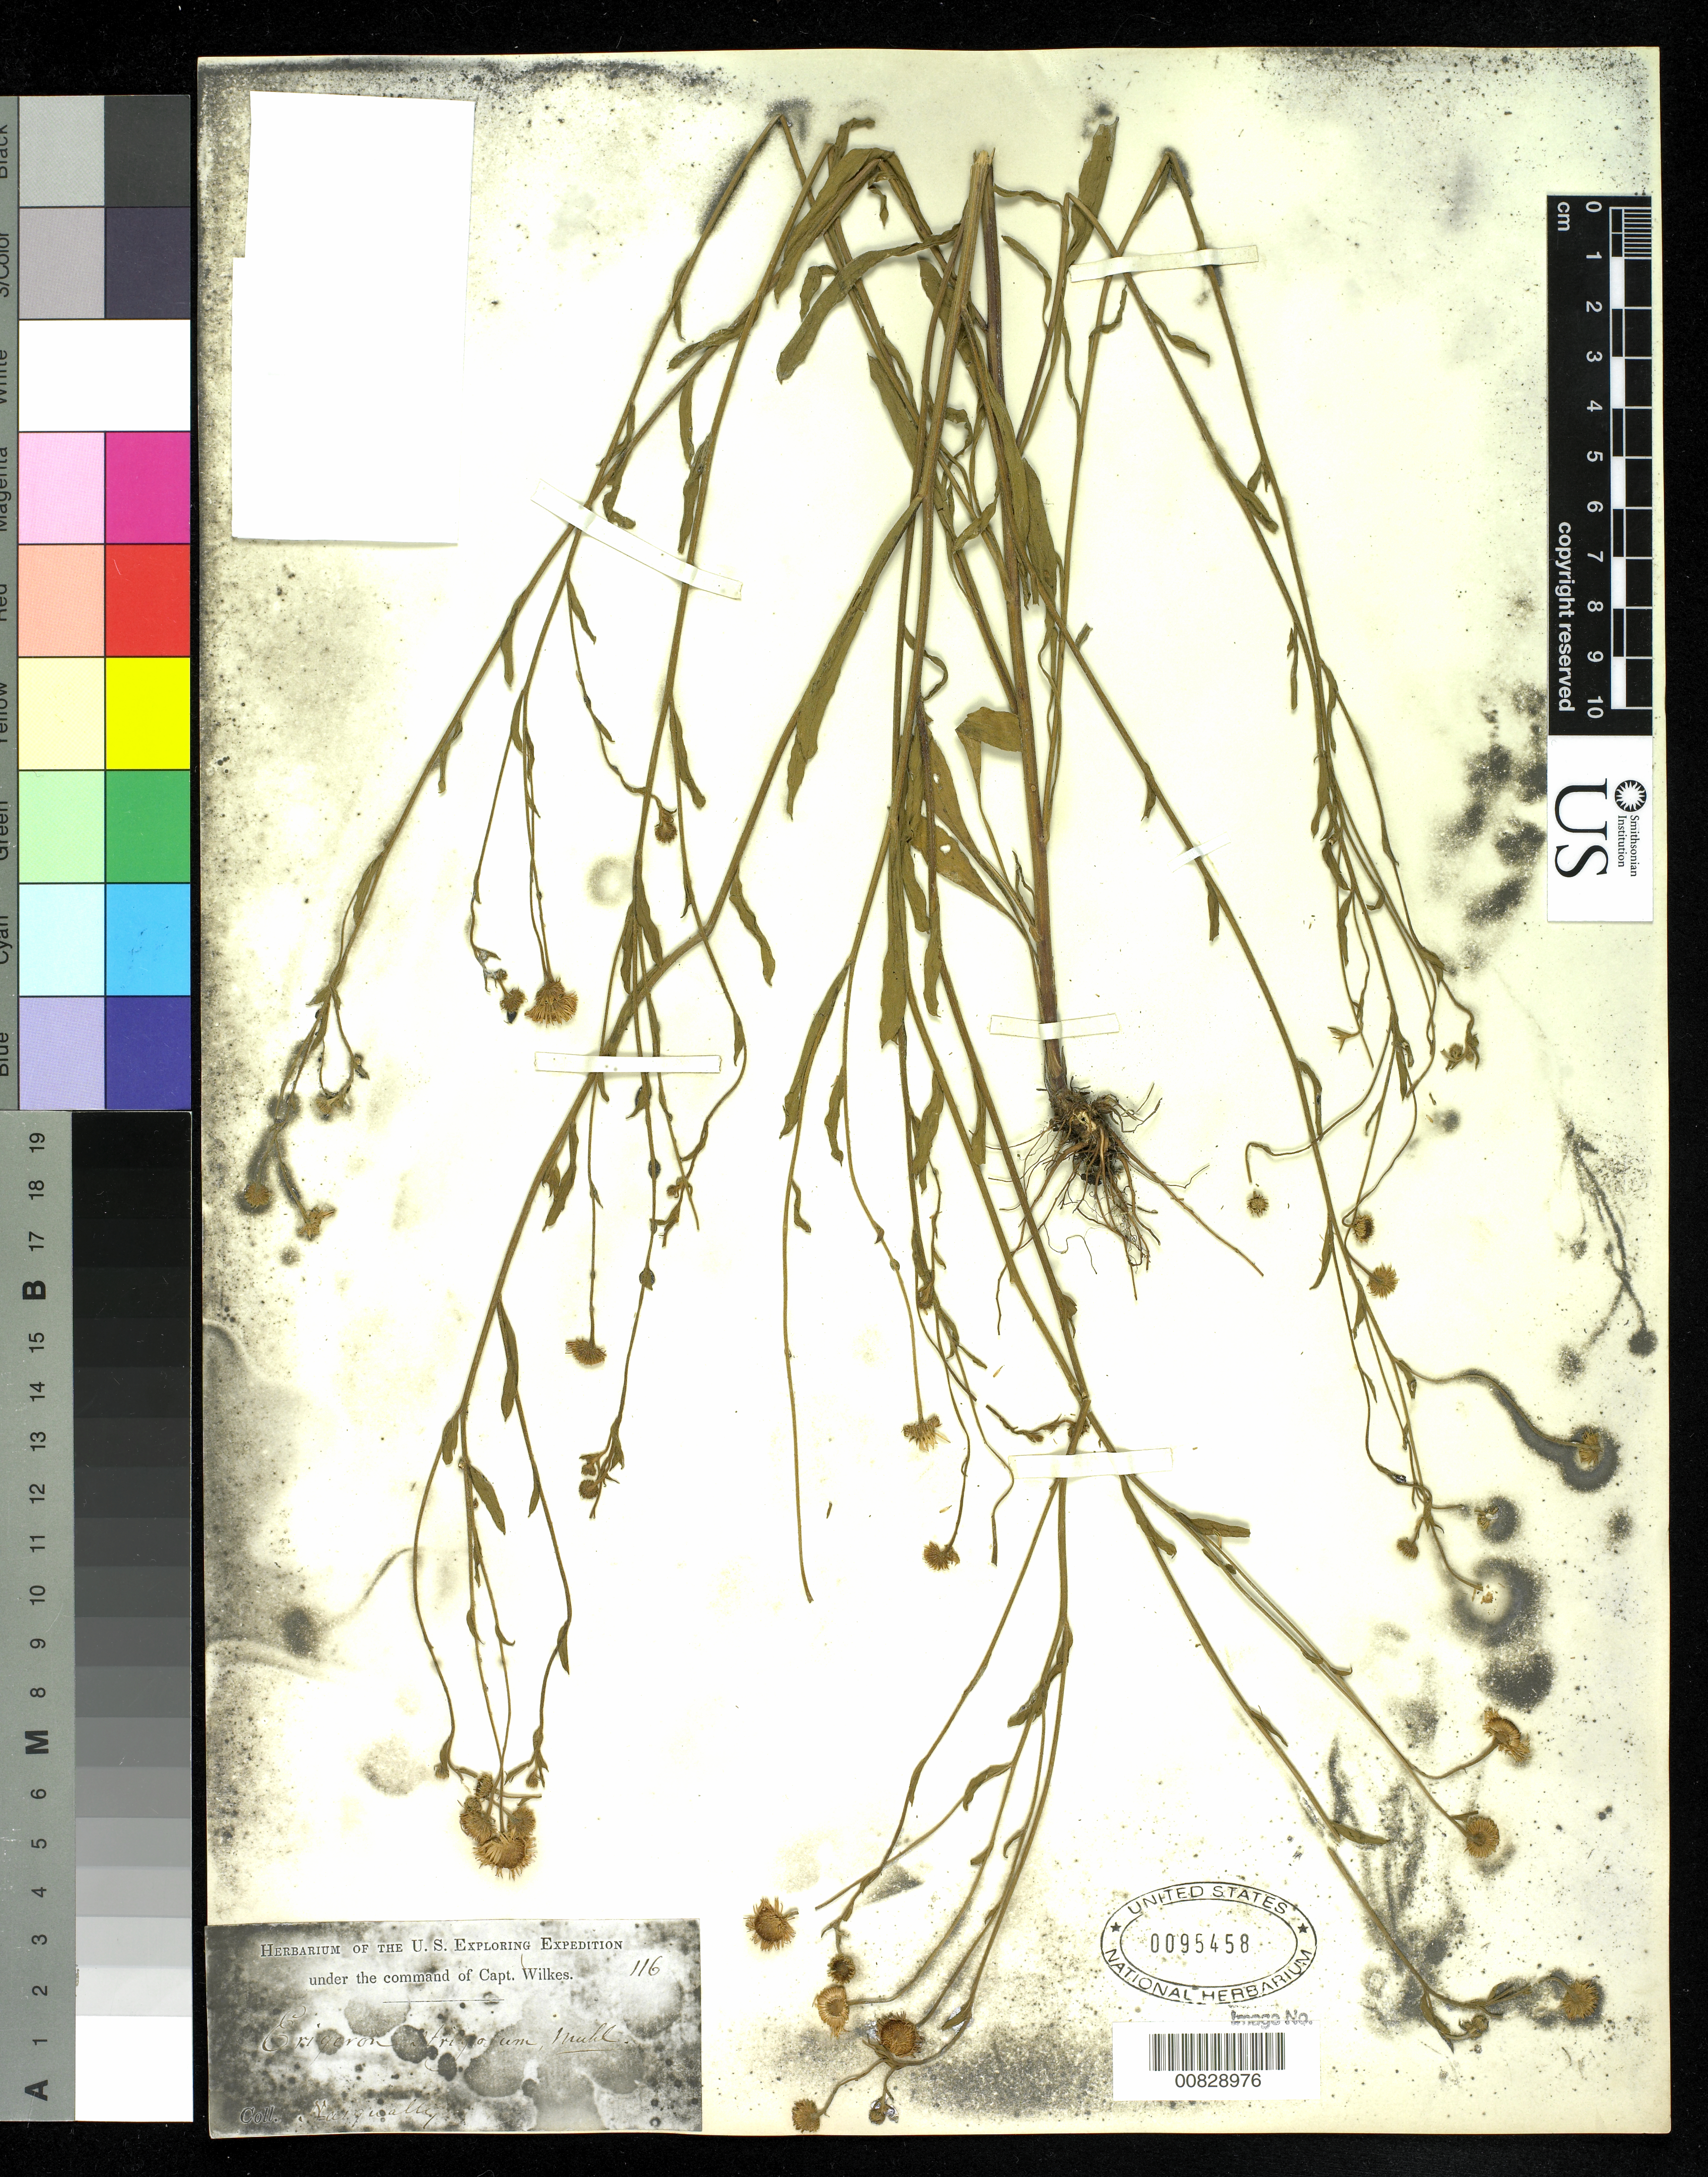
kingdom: Plantae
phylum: Tracheophyta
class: Magnoliopsida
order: Asterales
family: Asteraceae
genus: Erigeron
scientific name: Erigeron strigosus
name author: Muhl. ex Willd.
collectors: Wilkes Explor. Exped.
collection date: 1838/1842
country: United States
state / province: Washington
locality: Nisqually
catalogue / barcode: US 95458